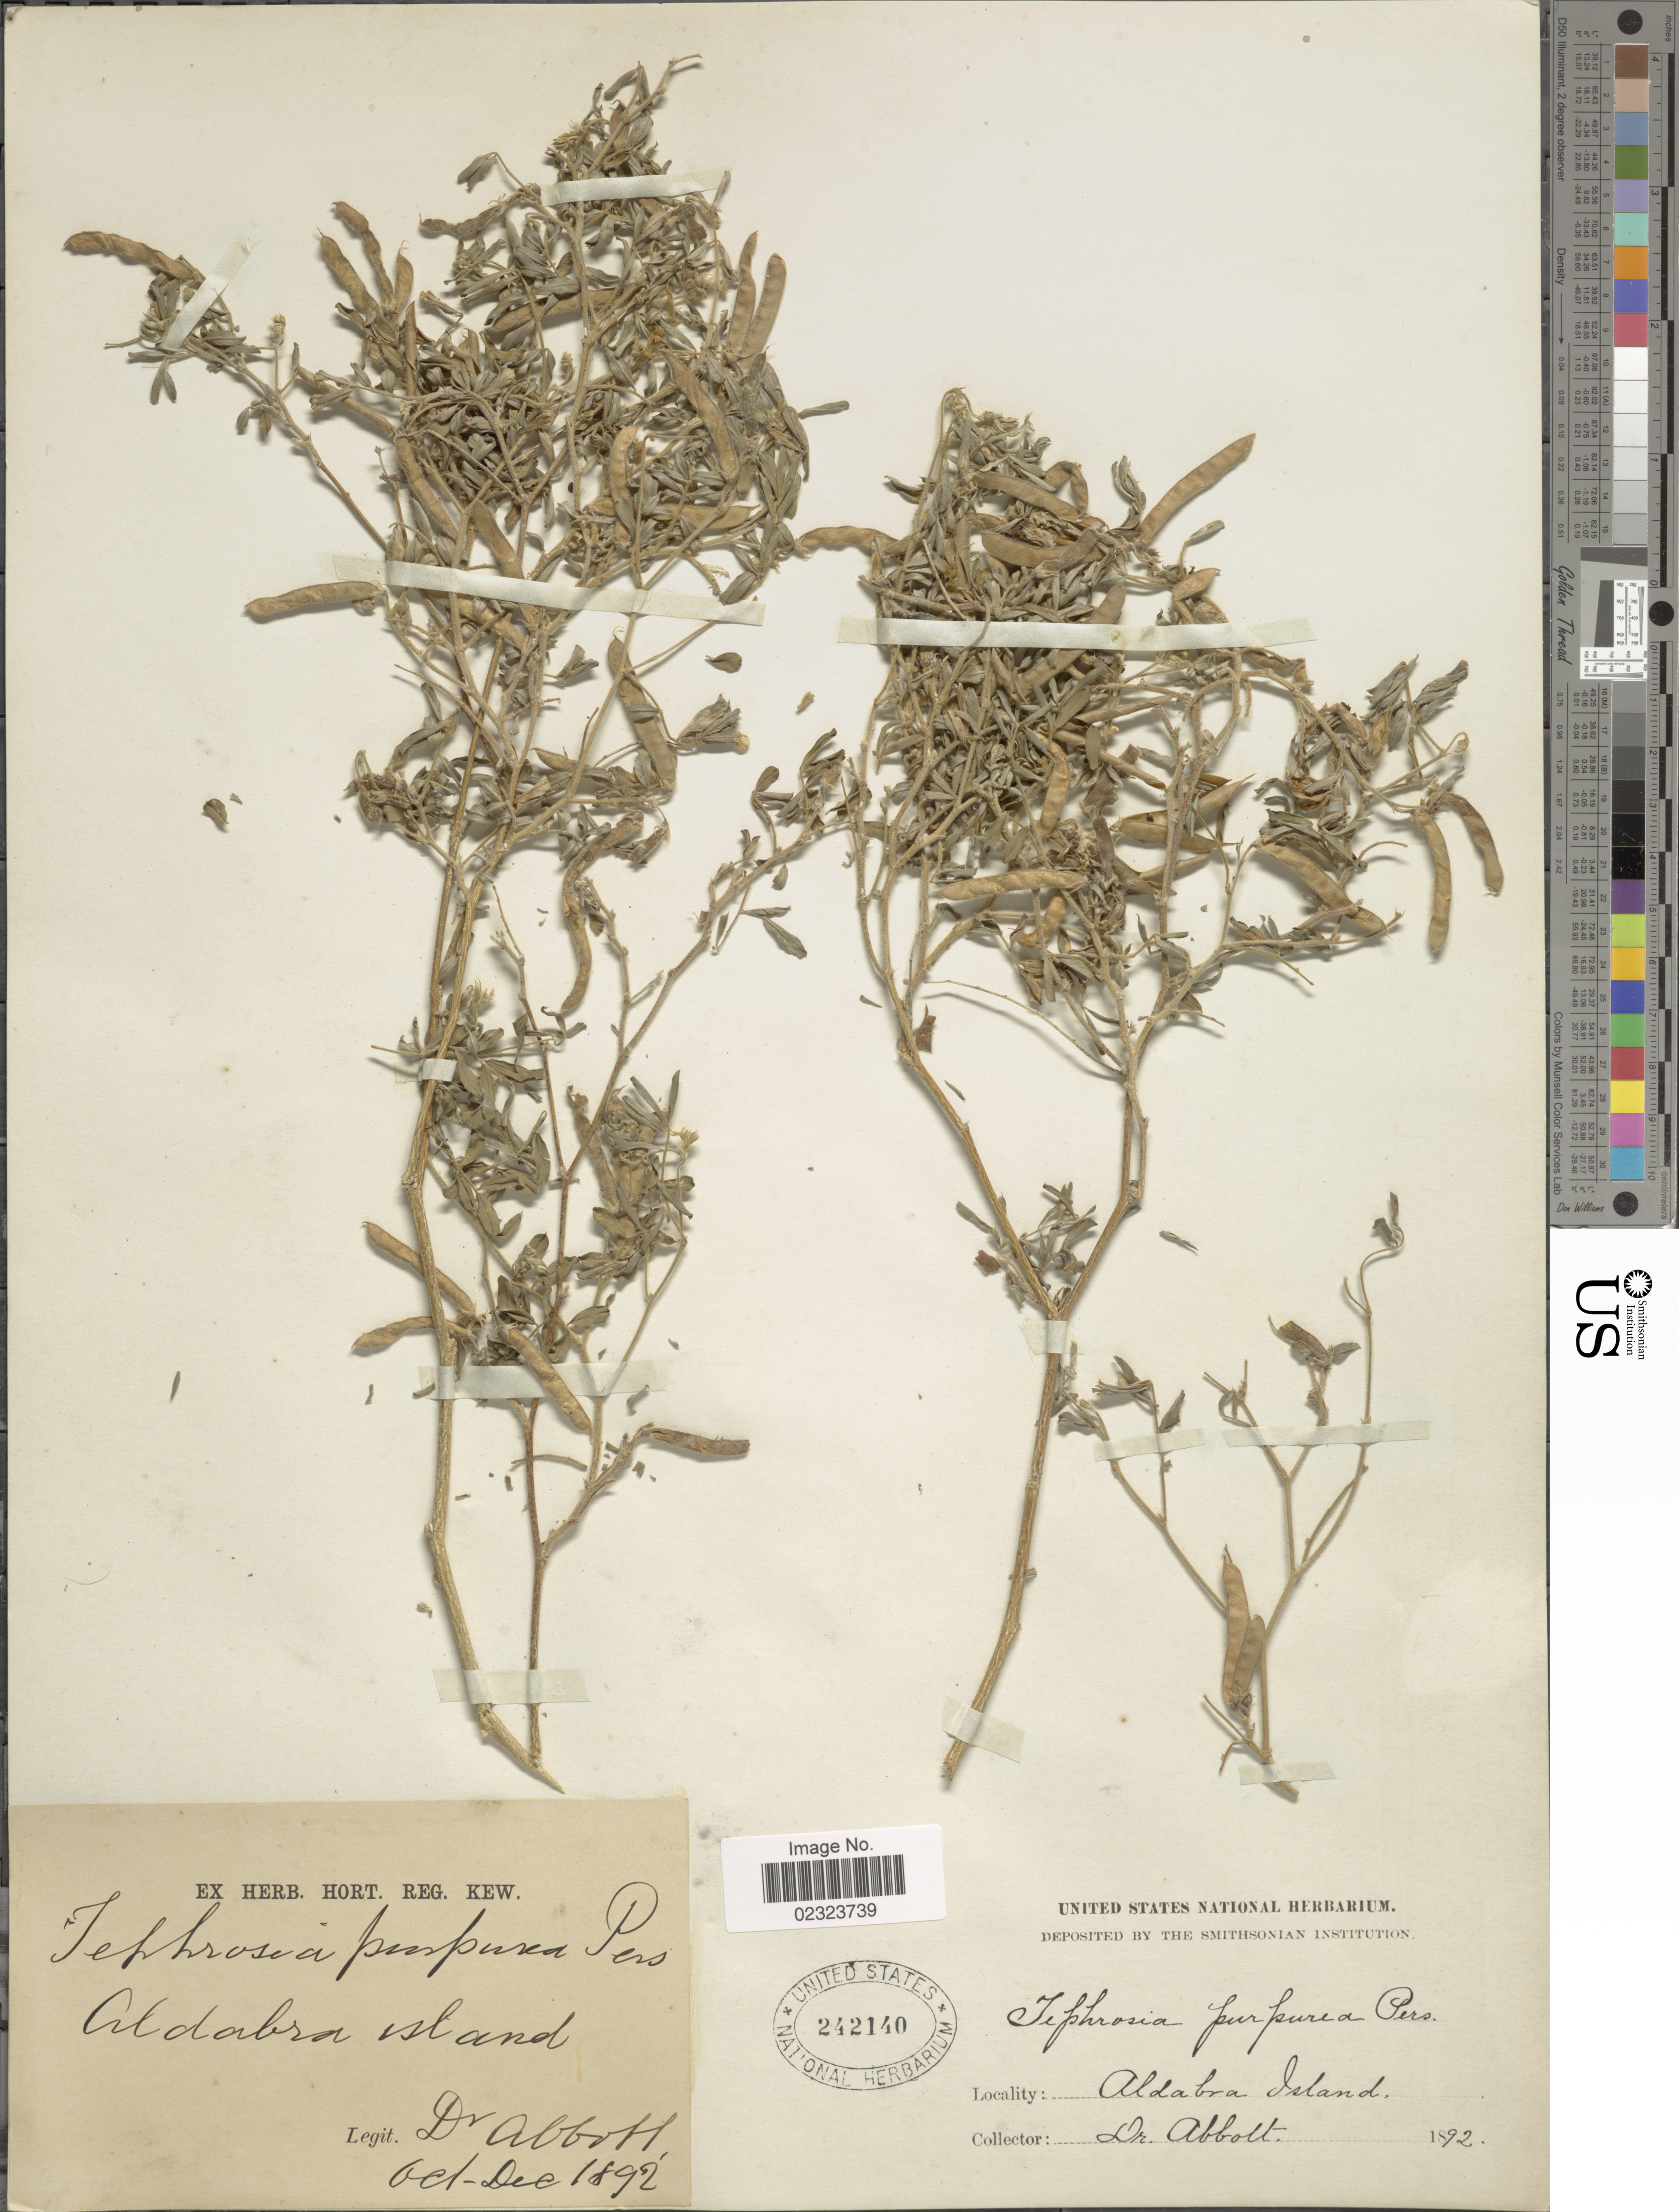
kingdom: Plantae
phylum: Tracheophyta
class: Magnoliopsida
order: Fabales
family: Fabaceae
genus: Tephrosia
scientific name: Tephrosia purpurea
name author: (L.) Pers.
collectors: Abbott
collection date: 1892-10/1892-12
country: Seychelles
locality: Aldabra Island.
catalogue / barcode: US 242140